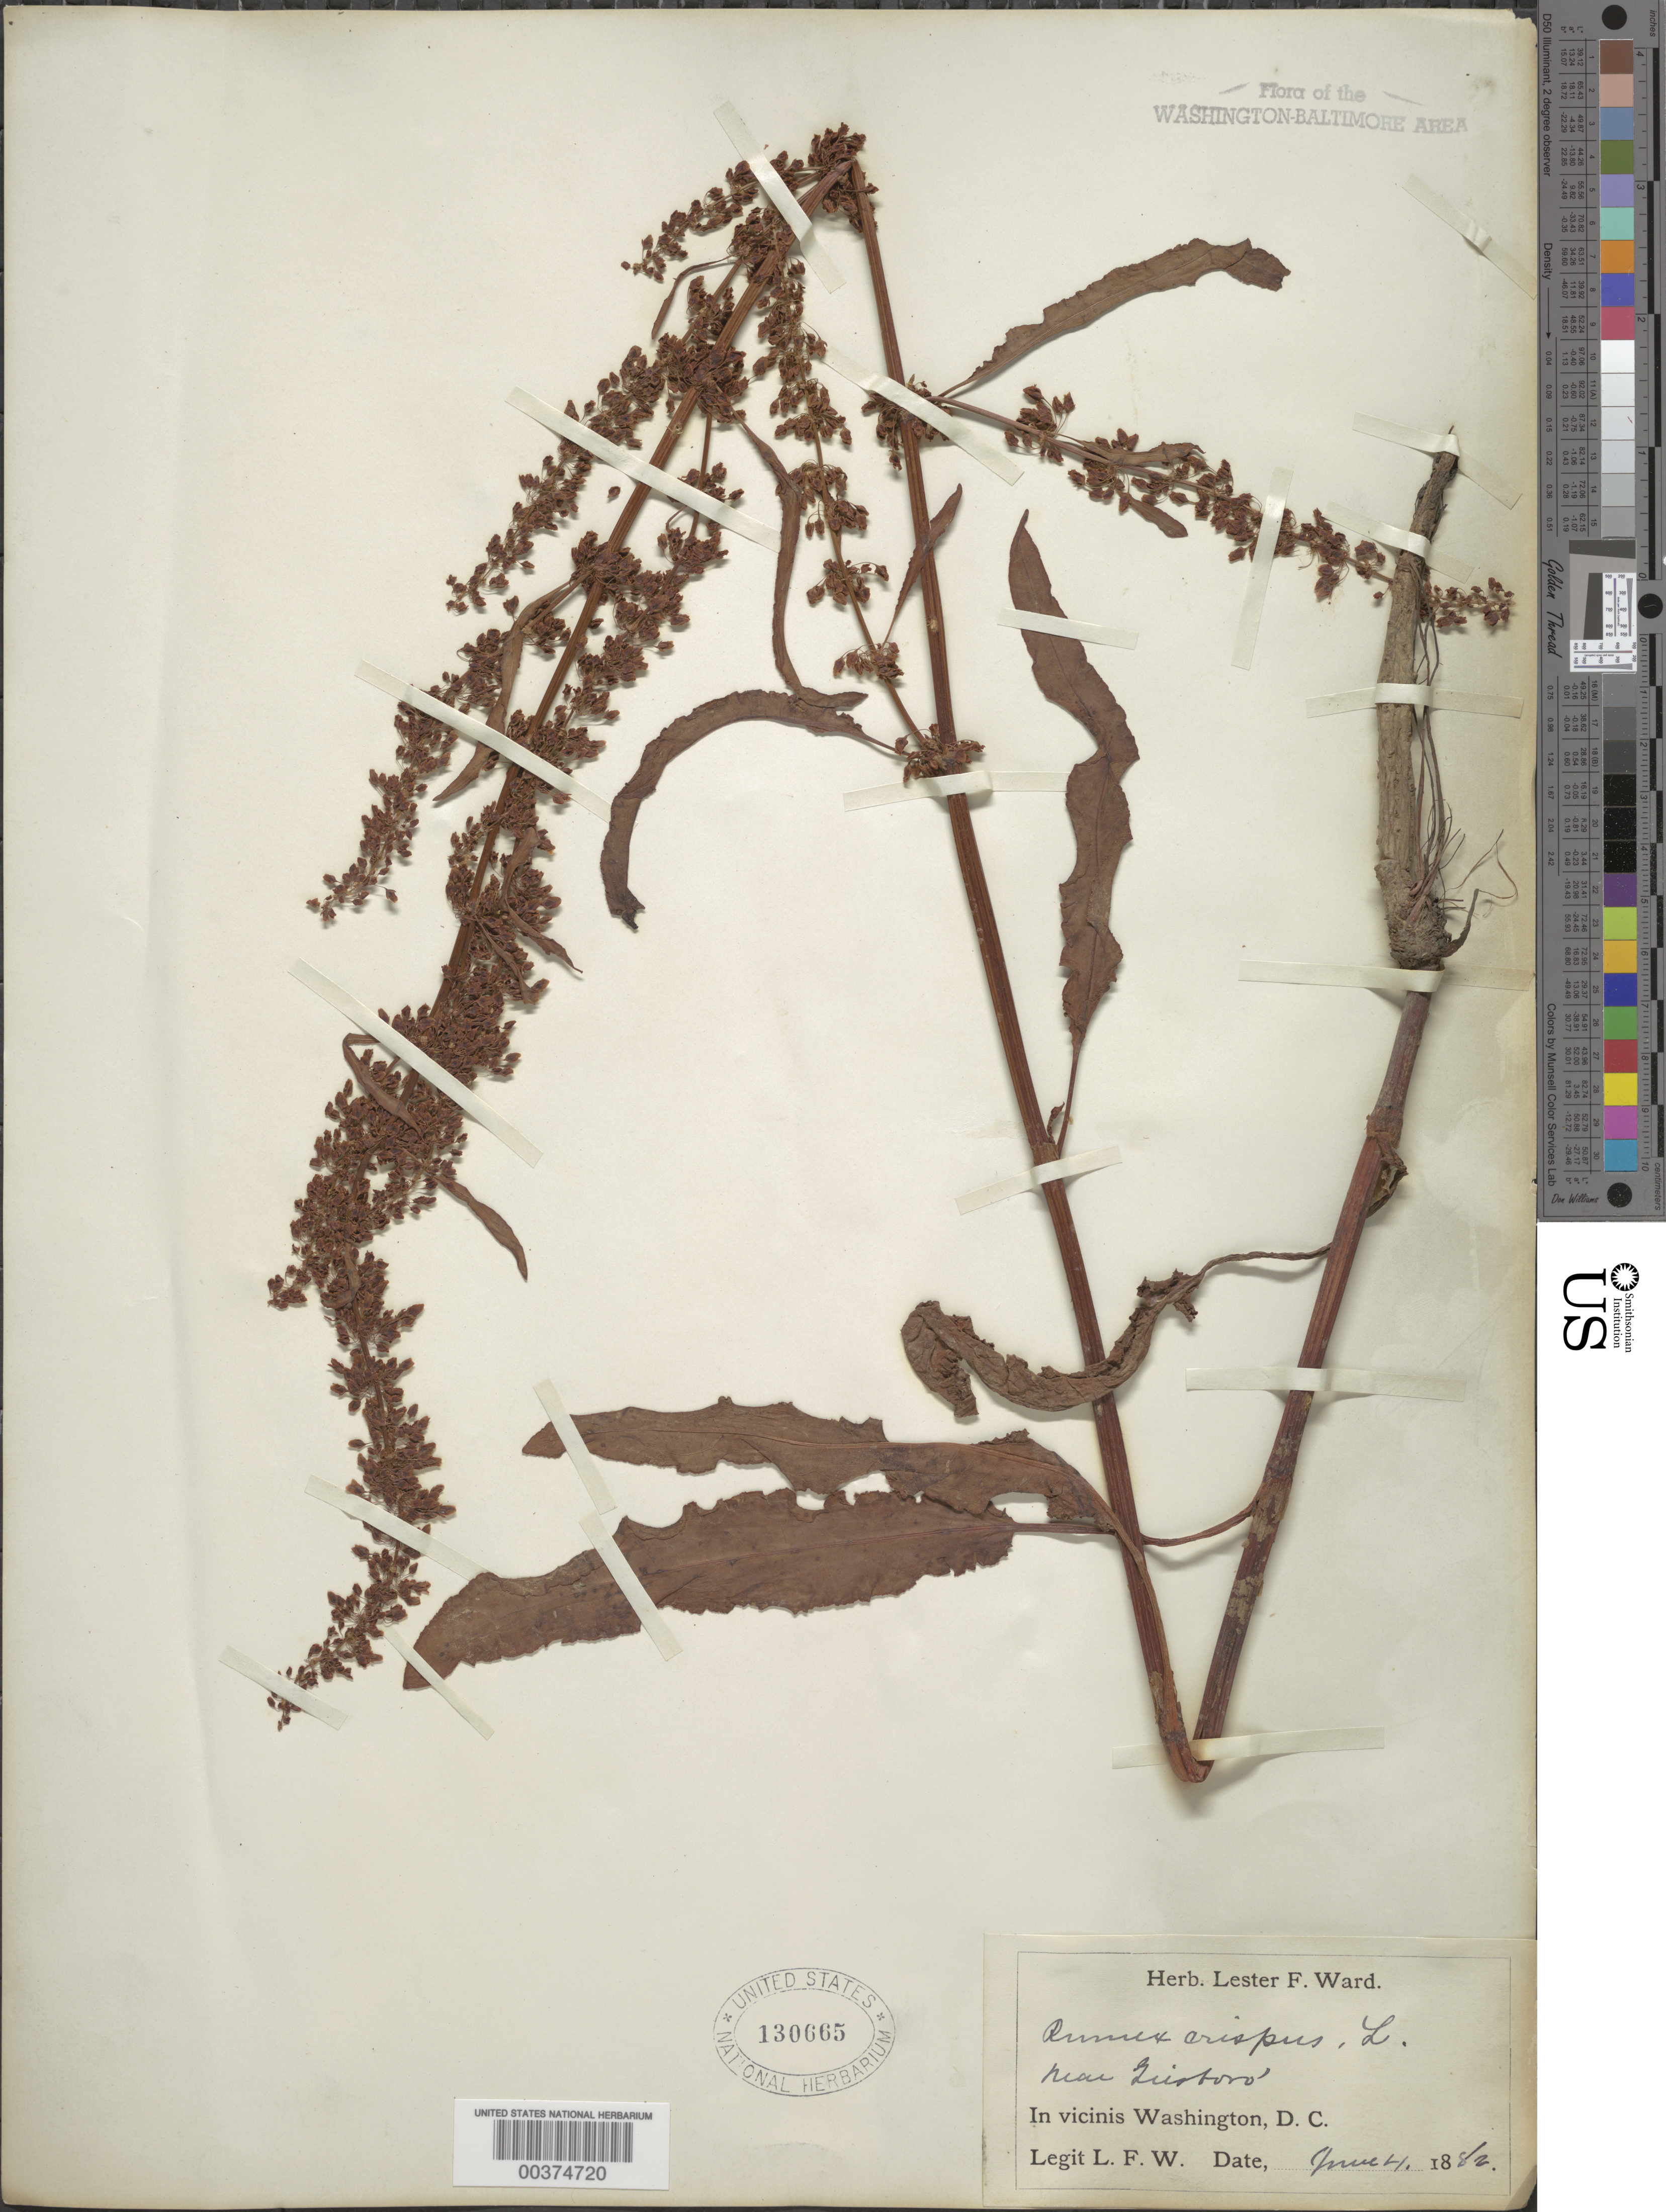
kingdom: Plantae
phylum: Tracheophyta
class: Magnoliopsida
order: Caryophyllales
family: Polygonaceae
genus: Rumex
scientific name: Rumex crispus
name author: L.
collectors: L. F. Ward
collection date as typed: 04 Jun 1882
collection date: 1882-06-04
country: United States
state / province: District of Columbia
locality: Giesboro vicinity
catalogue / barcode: US 130665